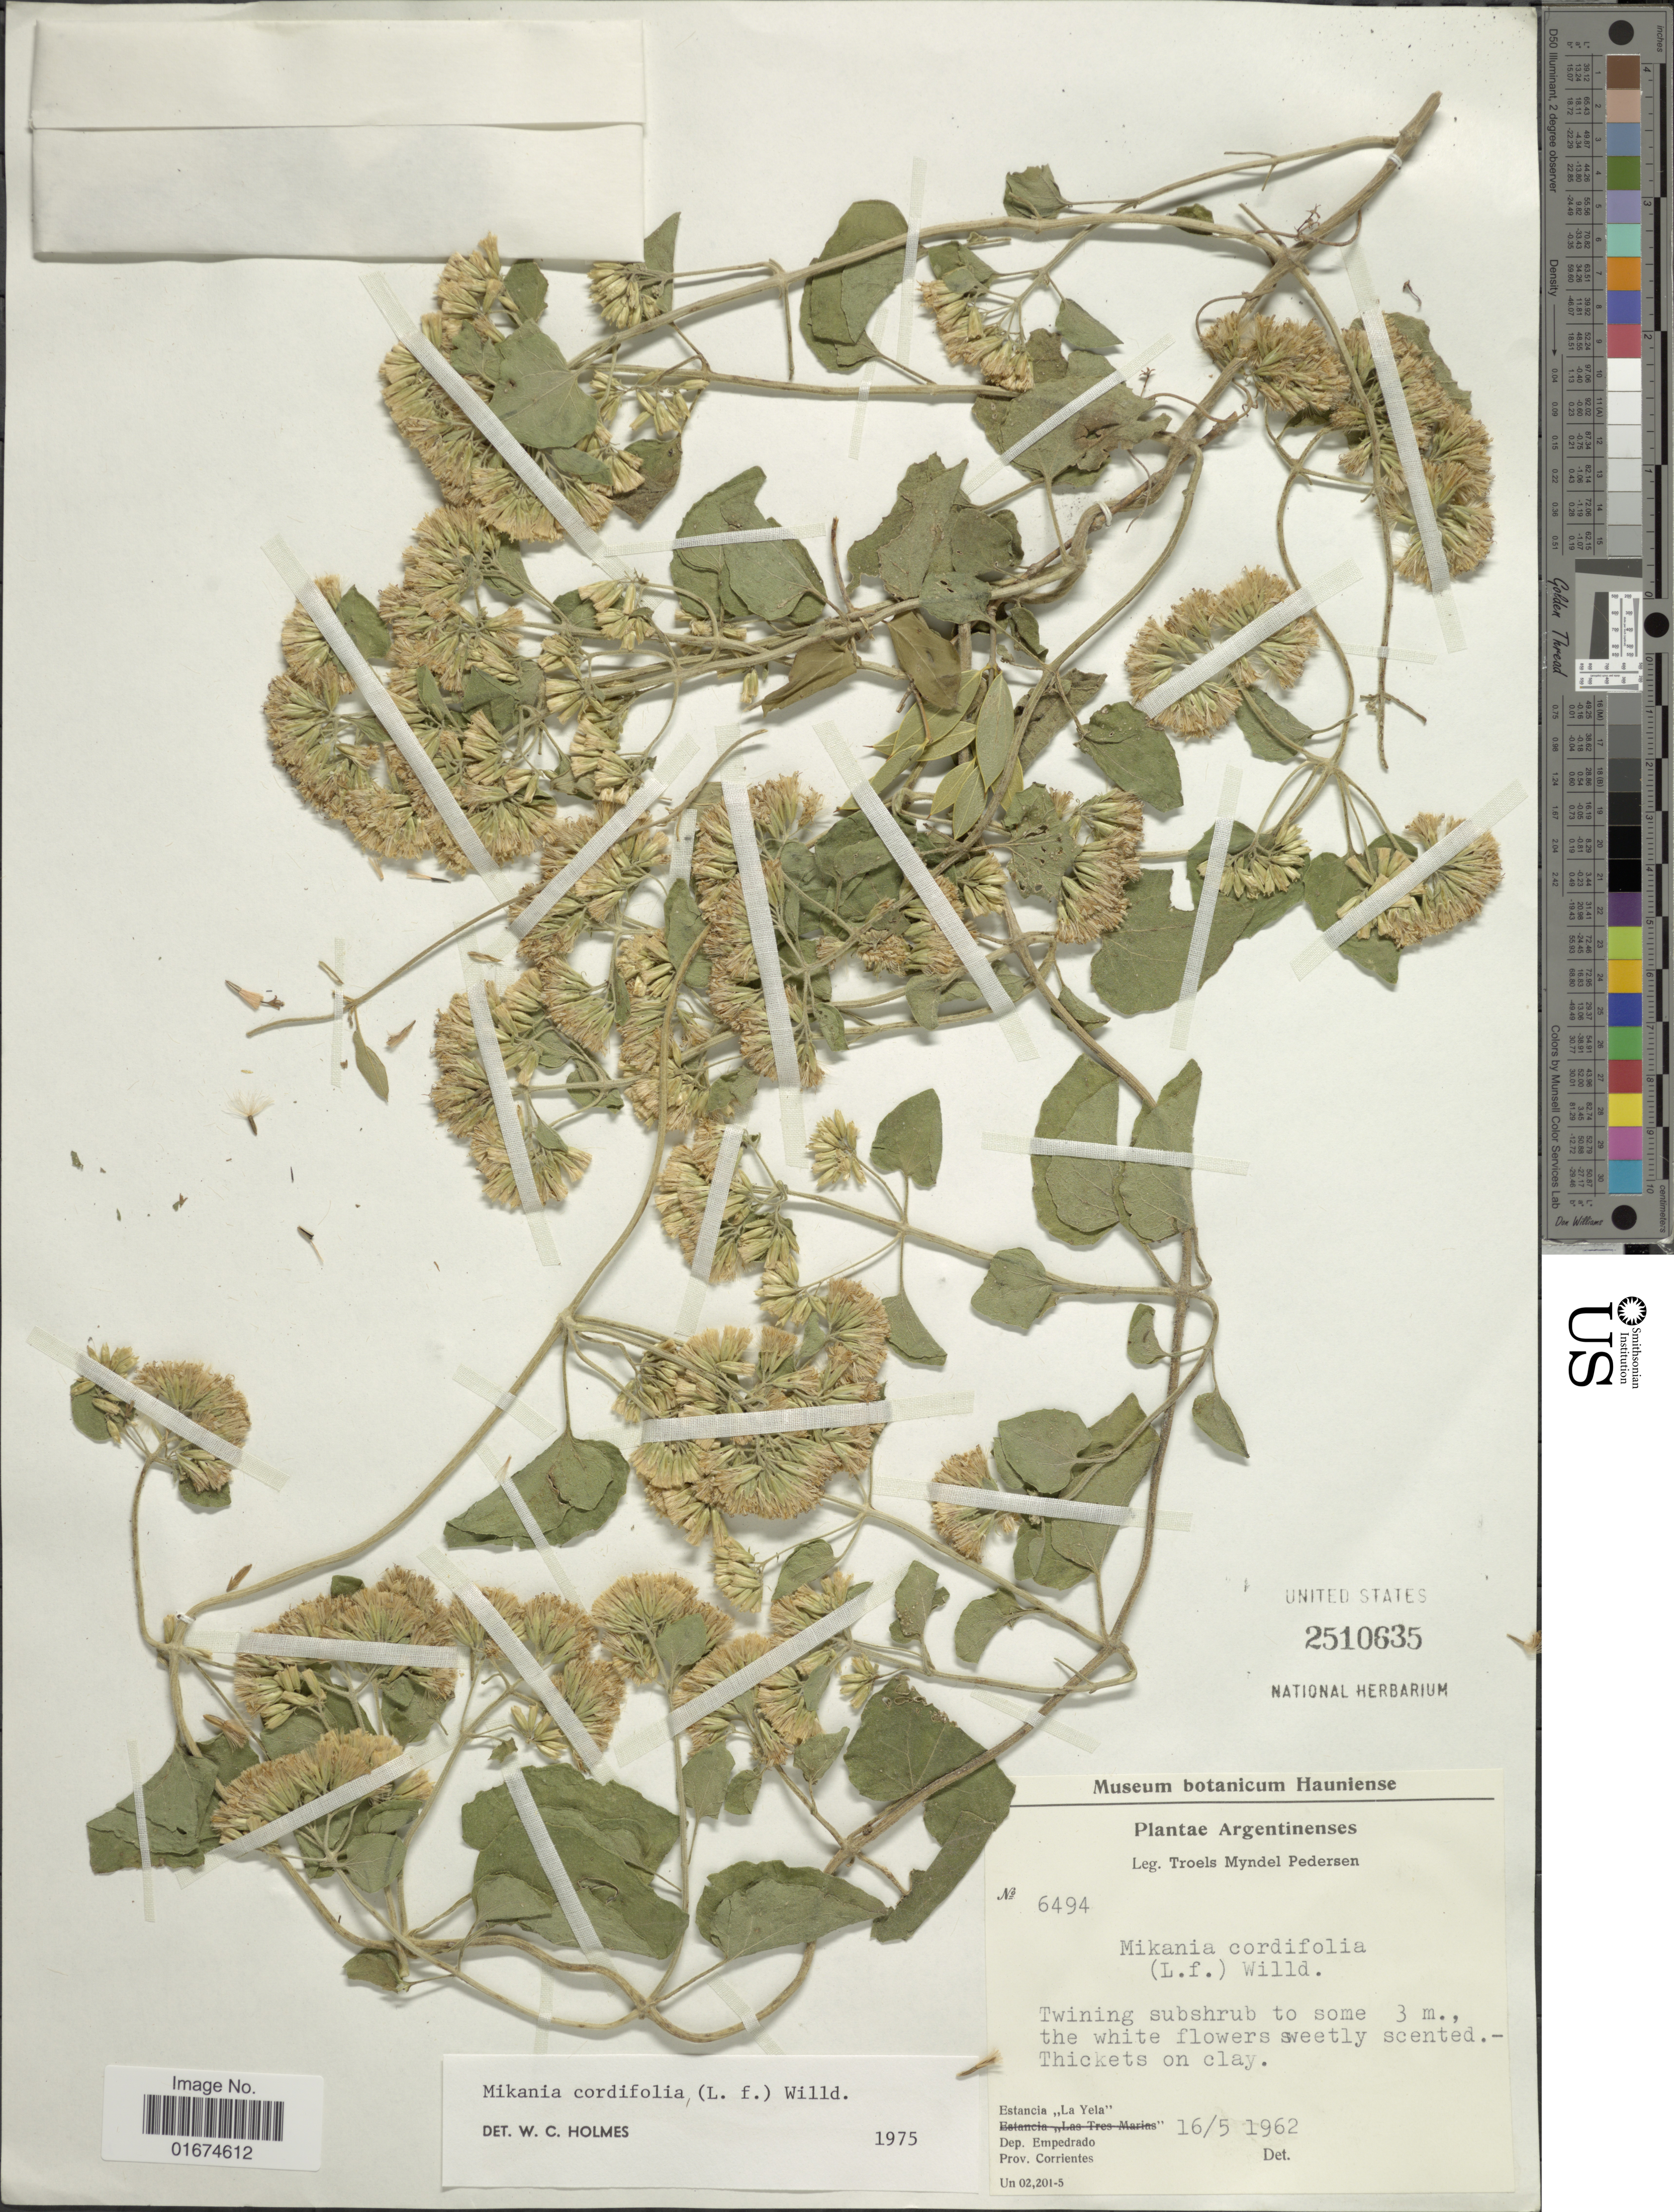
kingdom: Plantae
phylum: Tracheophyta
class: Magnoliopsida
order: Asterales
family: Asteraceae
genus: Mikania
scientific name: Mikania cordifolia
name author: Kunth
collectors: T. Pederson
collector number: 6494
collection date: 1962-05-16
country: Argentina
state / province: Corrientes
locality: Estancia La Yela, Dep. Empedrado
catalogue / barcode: US 2510635